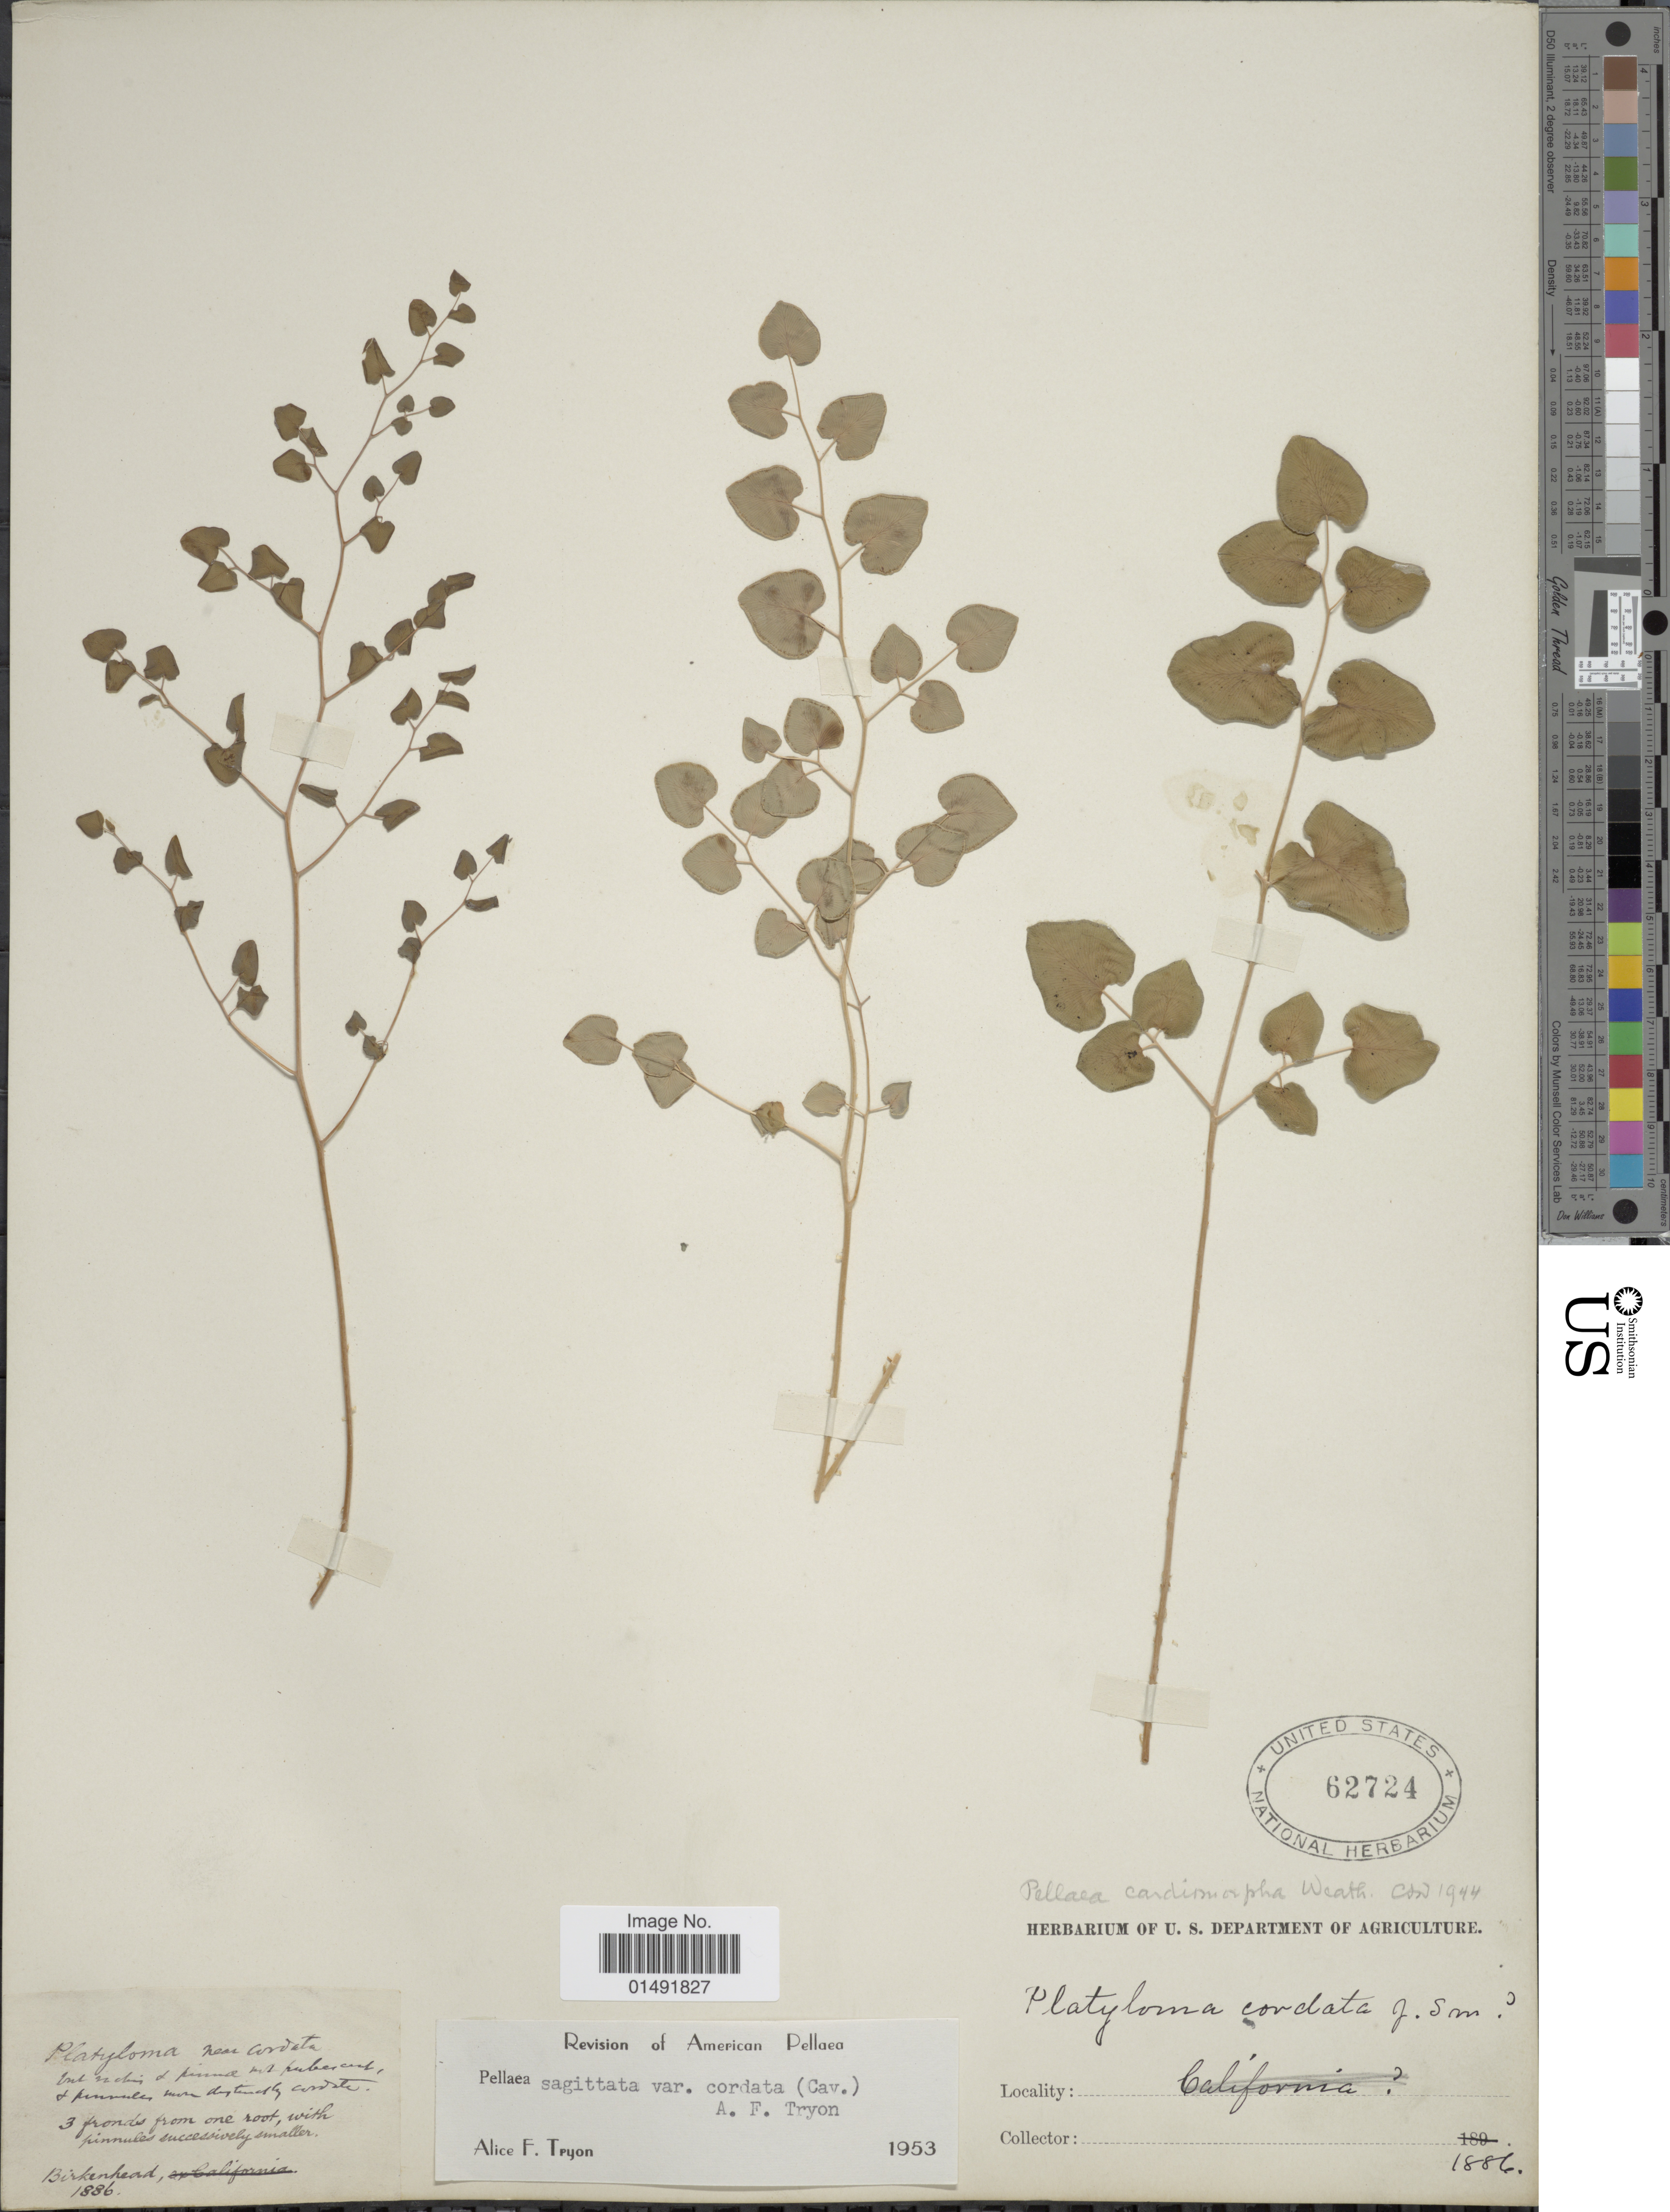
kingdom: Plantae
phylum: Tracheophyta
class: Polypodiopsida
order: Polypodiales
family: Pteridaceae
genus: Pellaea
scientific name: Pellaea cordifolia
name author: (Sessé) A.R. Sm.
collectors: Birkenhead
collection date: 1886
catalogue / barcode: US 62724